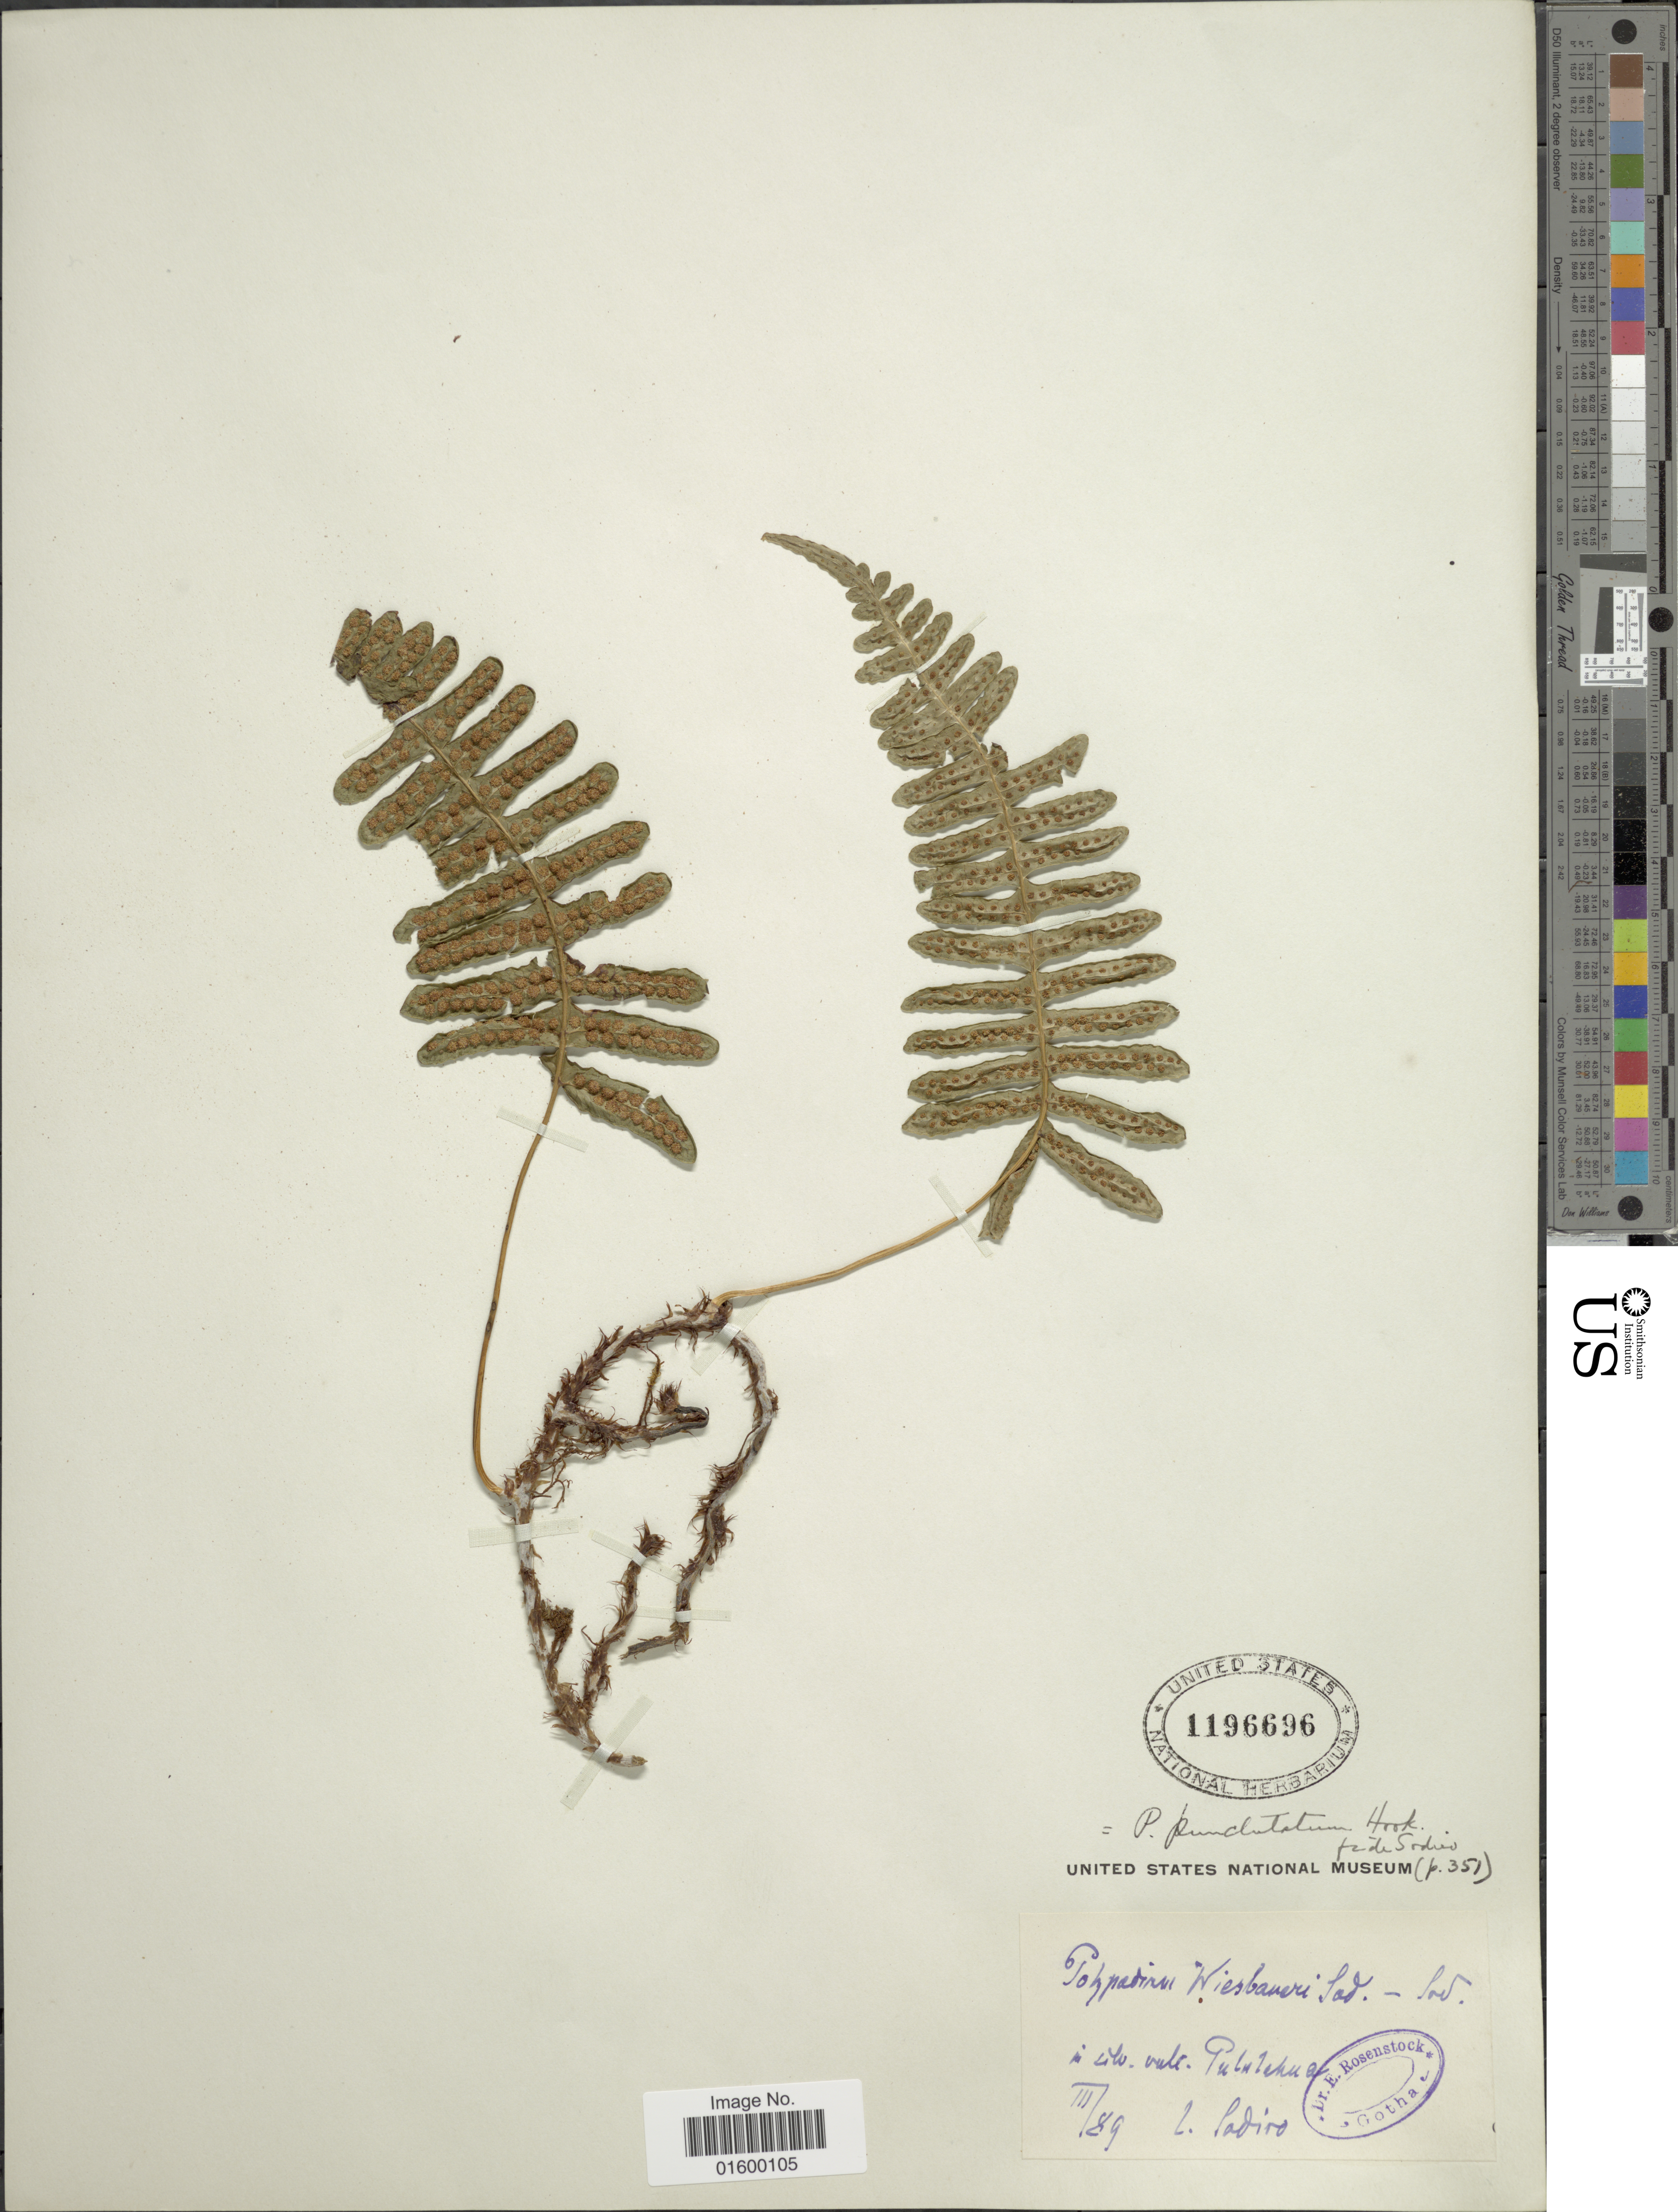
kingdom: Plantae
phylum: Tracheophyta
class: Polypodiopsida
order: Polypodiales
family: Polypodiaceae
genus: Pleopeltis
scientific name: Pleopeltis wiesbaurii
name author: (Sodiro) Lellinger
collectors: Sodiro, --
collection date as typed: Transcribed d/m/y: /3/89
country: Ecuador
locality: In silv. vulc. Pululahua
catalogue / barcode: US 1196696